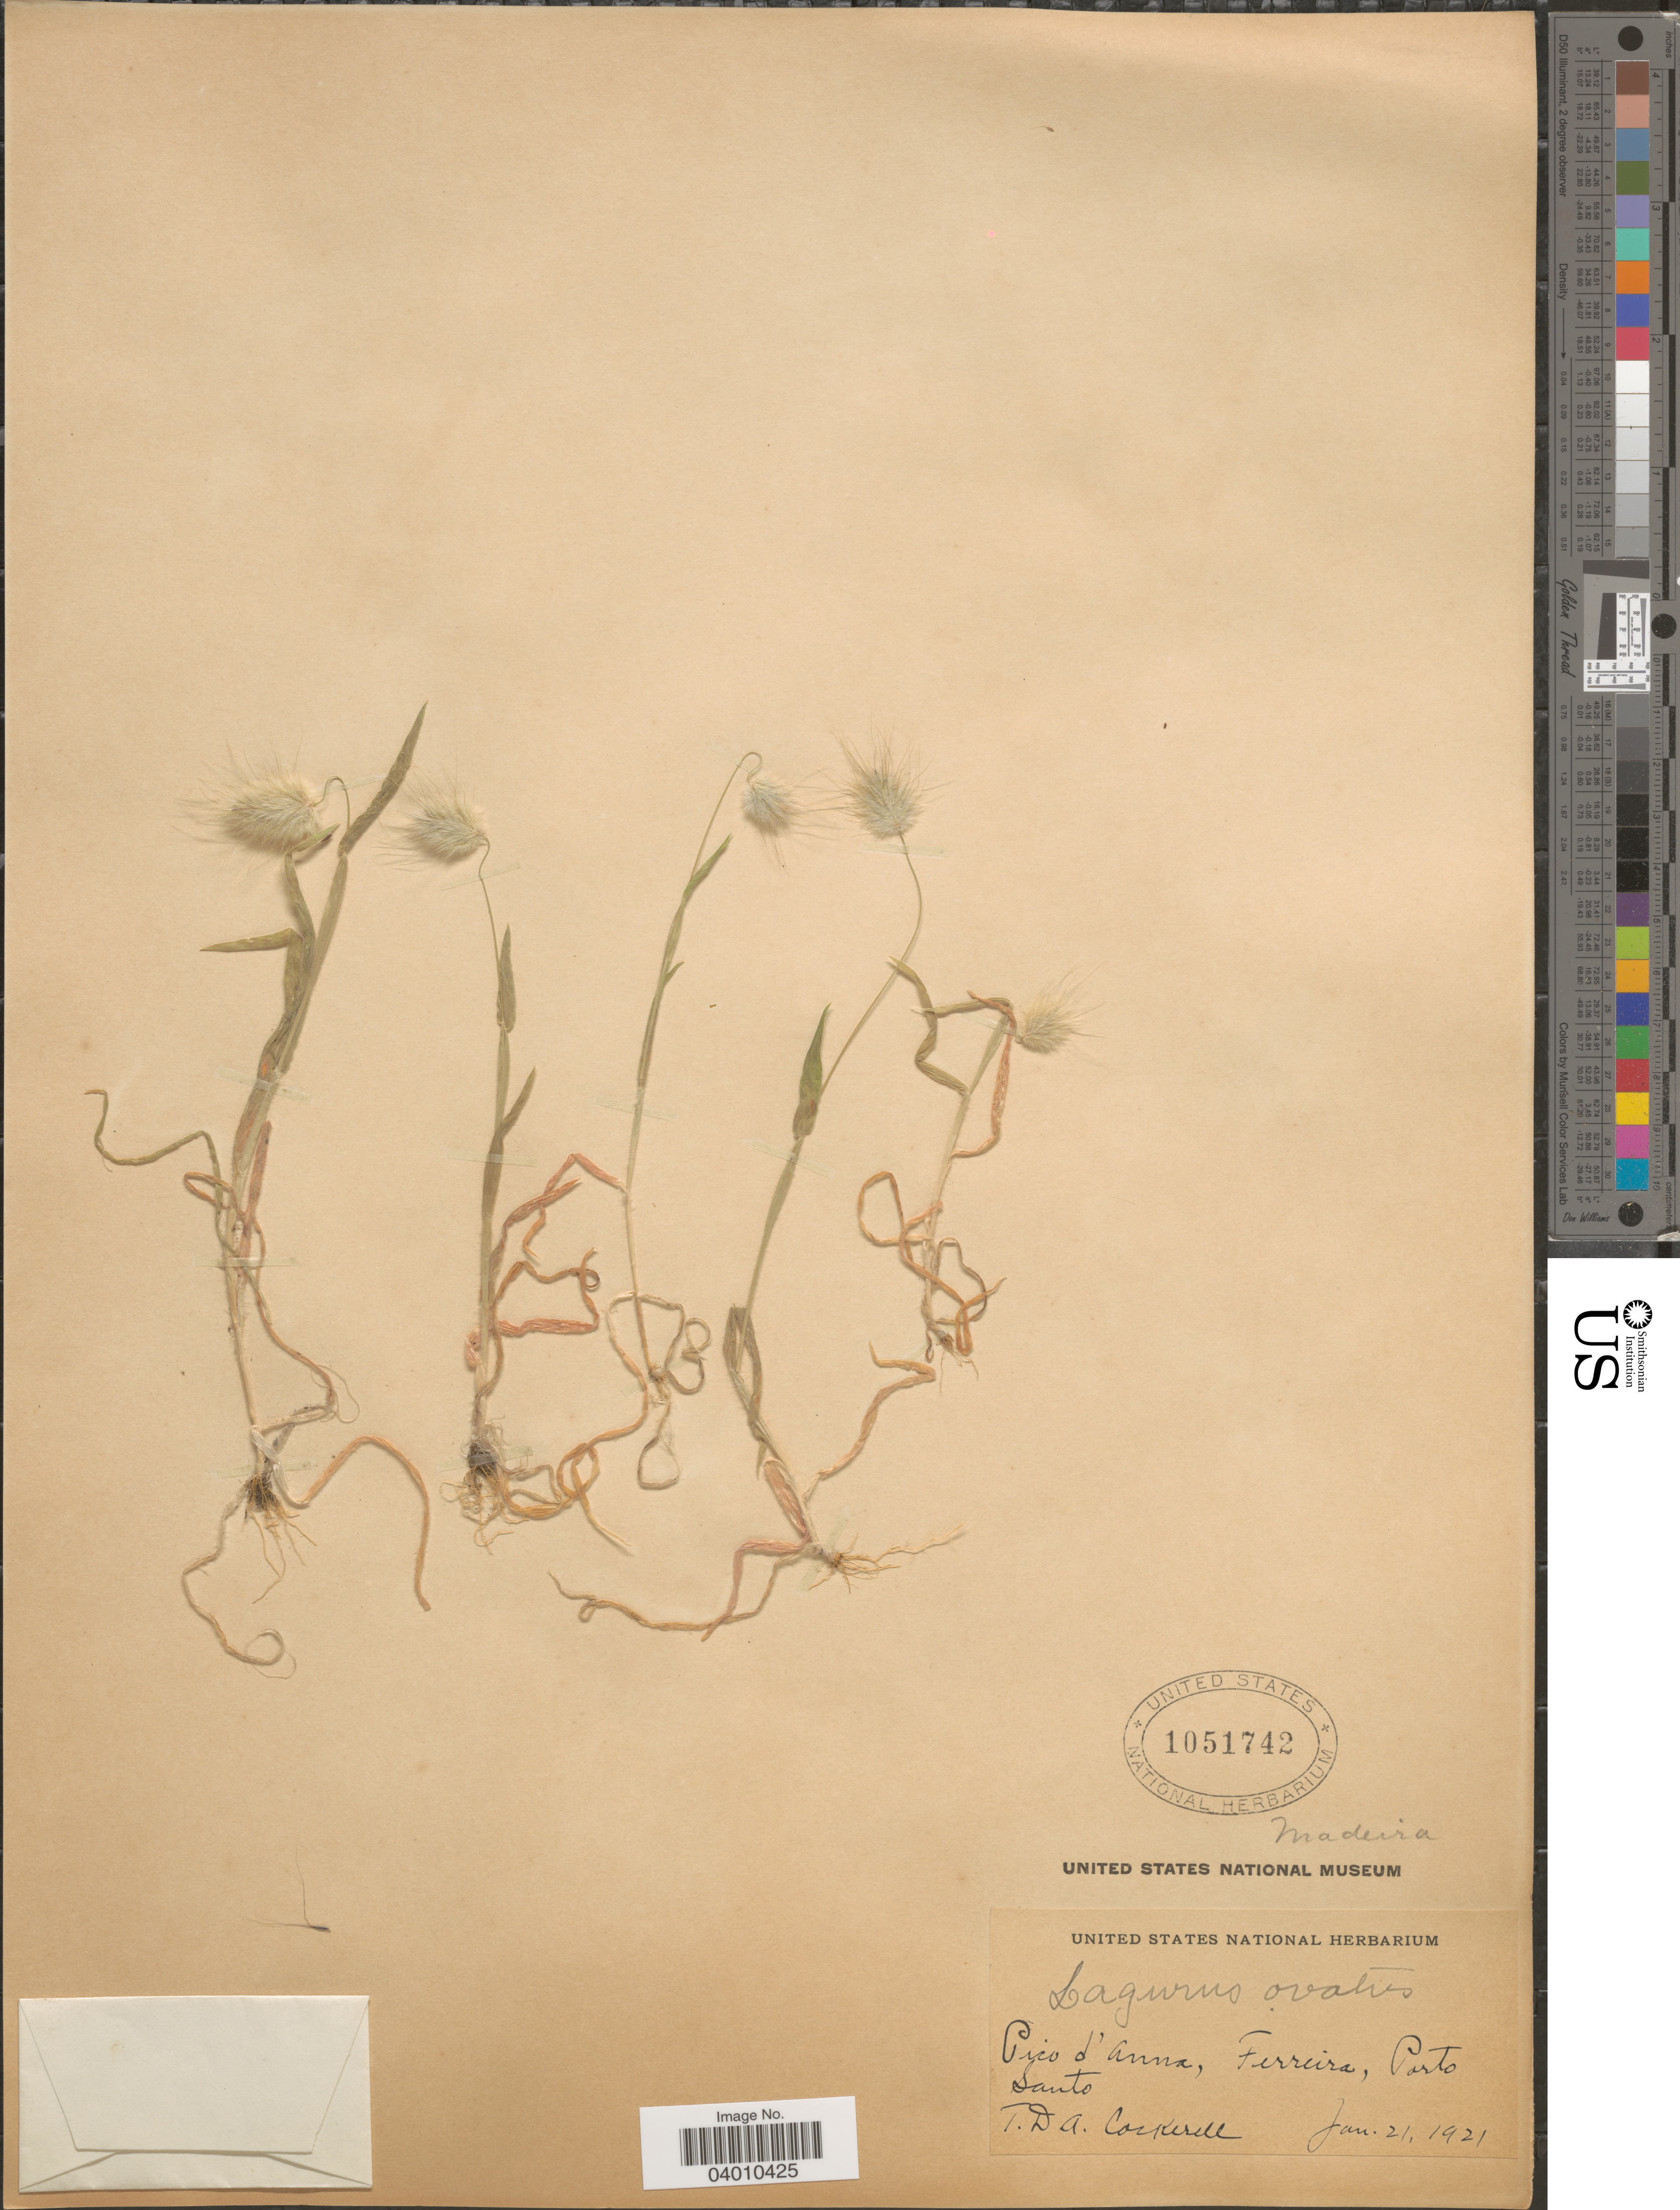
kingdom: Plantae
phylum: Tracheophyta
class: Liliopsida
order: Poales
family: Poaceae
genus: Lagurus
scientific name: Lagurus ovatus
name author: L.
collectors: T. Cockerell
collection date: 1921-01-21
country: Portugal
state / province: Madeira (Aut. Reg.)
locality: Pico d'Anna, Ferreira, Porto Santo.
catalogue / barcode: US 1051742